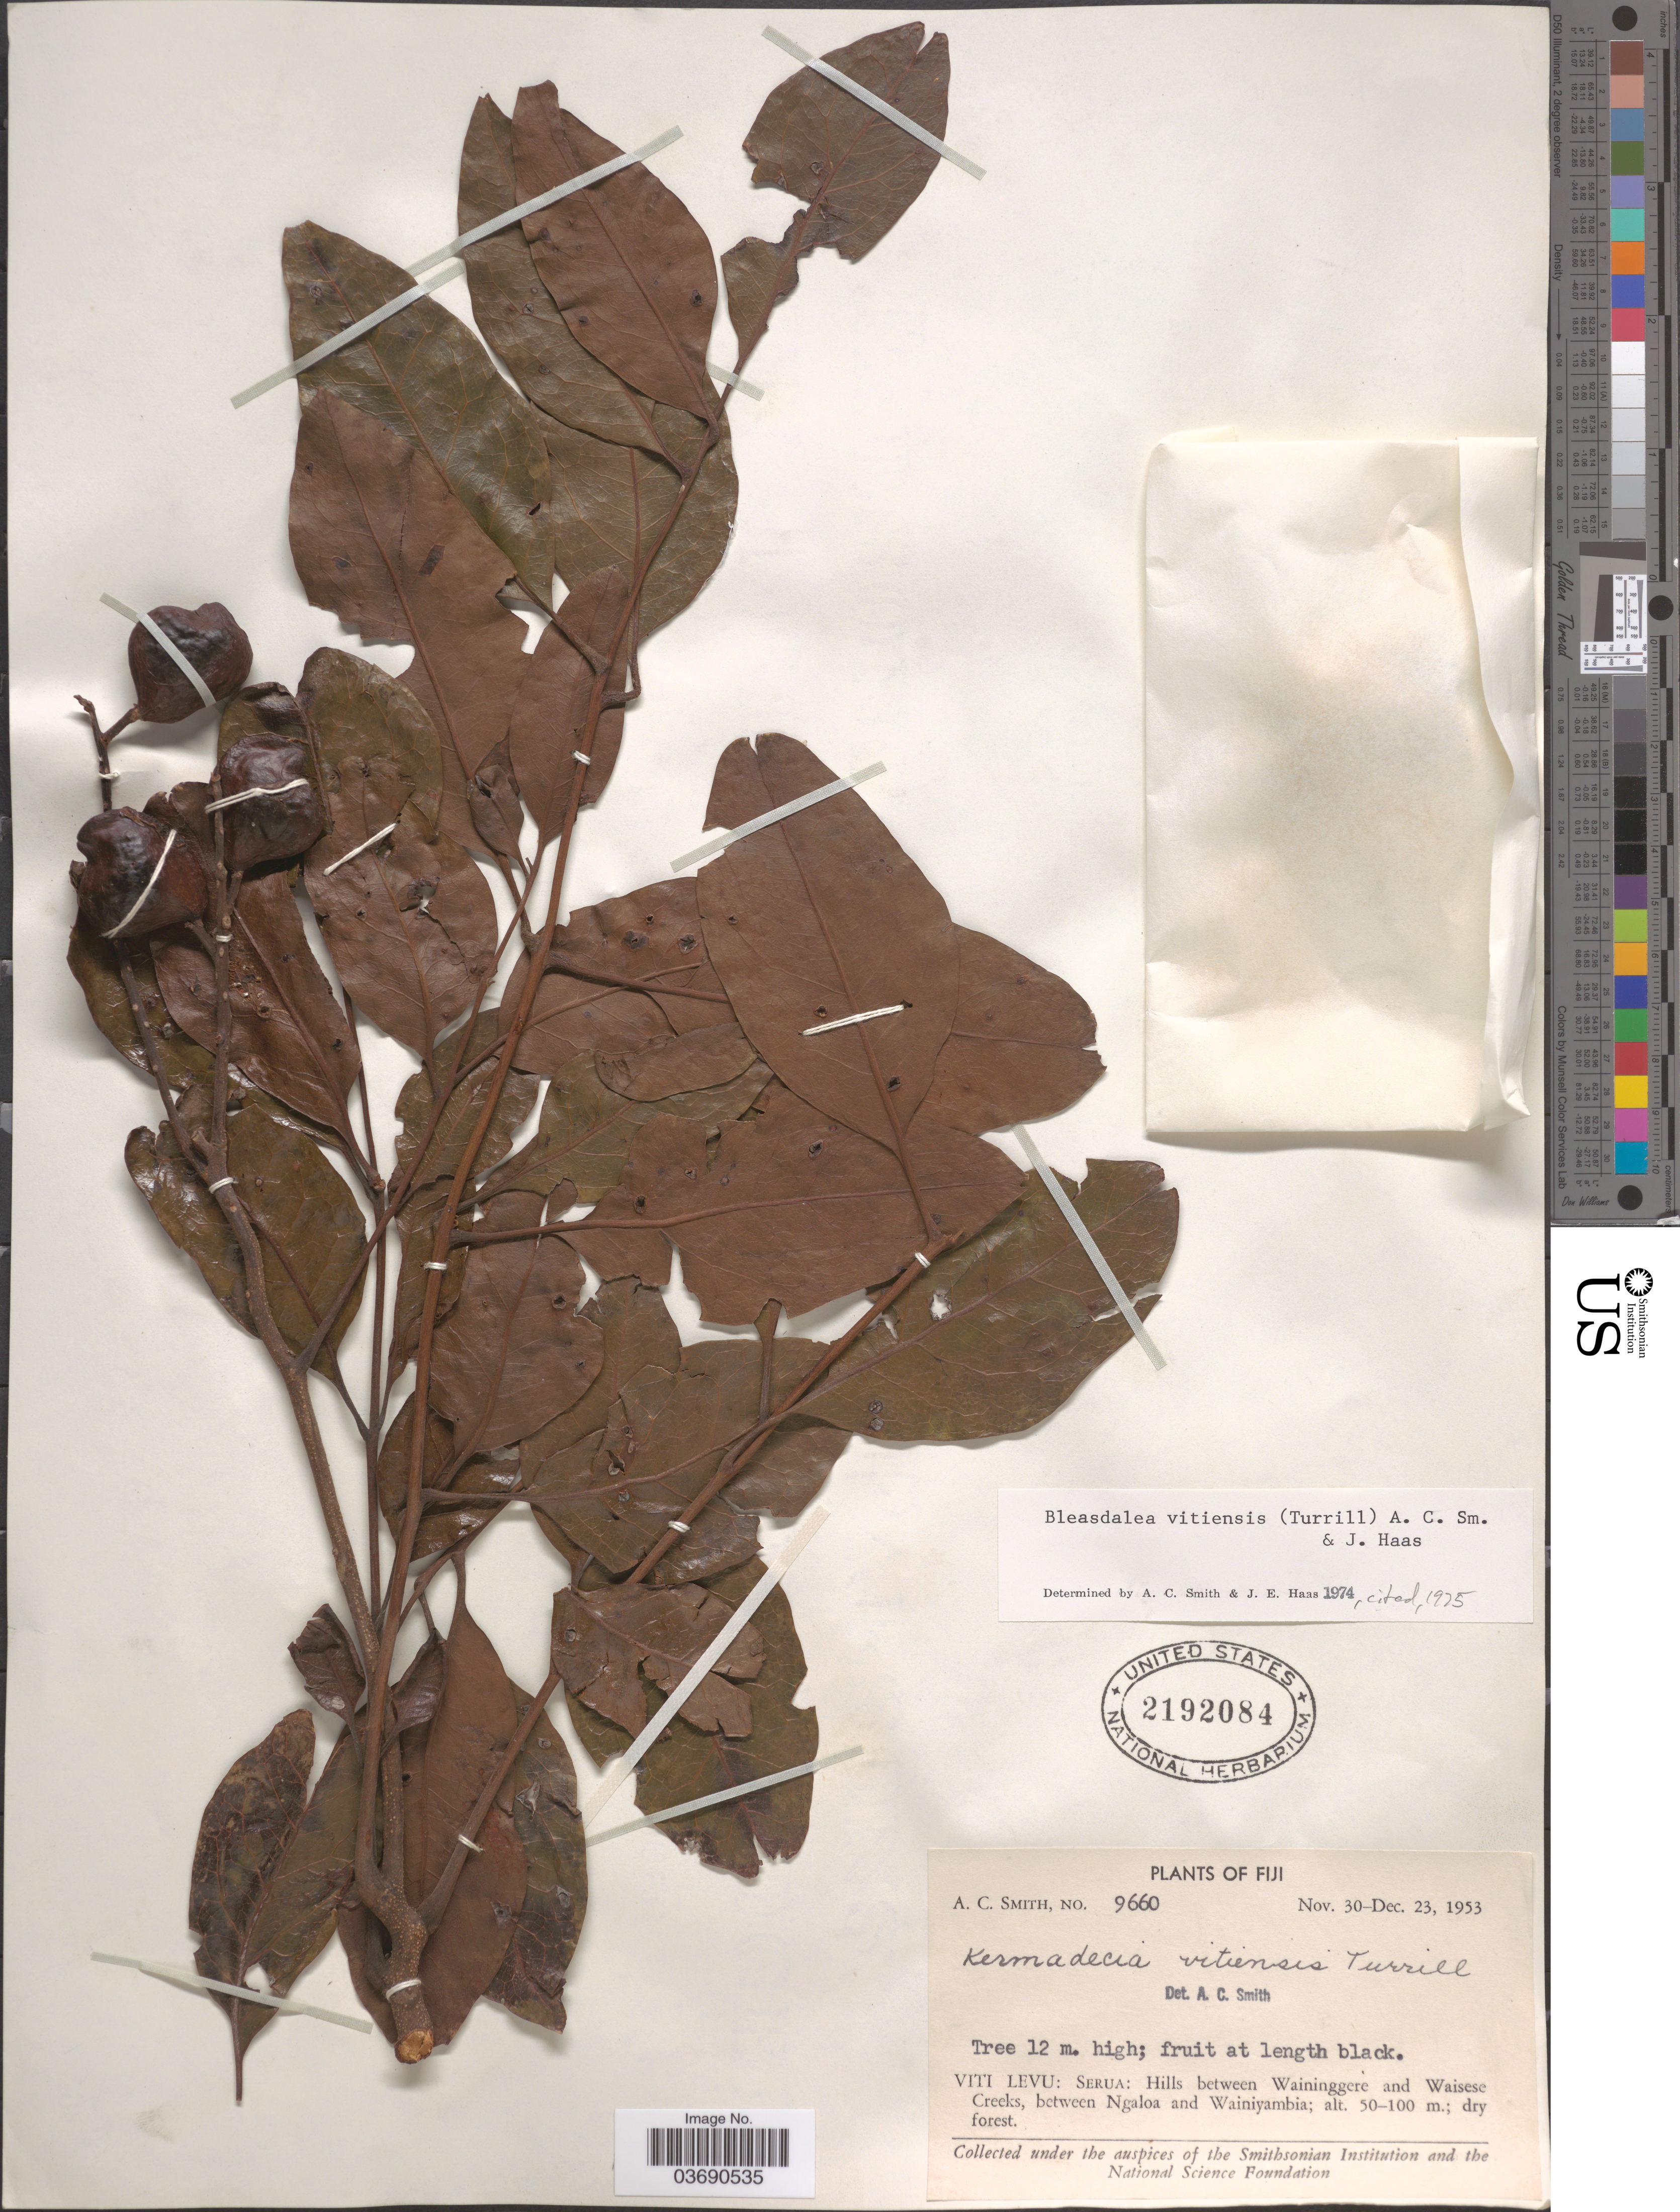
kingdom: Plantae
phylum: Tracheophyta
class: Magnoliopsida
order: Proteales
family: Proteaceae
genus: Turrillia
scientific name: Turrillia vitiensis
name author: (Turill) A.C. Sm.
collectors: A. C. Smith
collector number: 9660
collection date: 1953-11-30/1953-12-23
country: Fiji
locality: Viti Levu: Serua: Hills between Waininggere and Waisese Creeks, between Ngaloa and Wainiyambia.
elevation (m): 50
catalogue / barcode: US 2192084